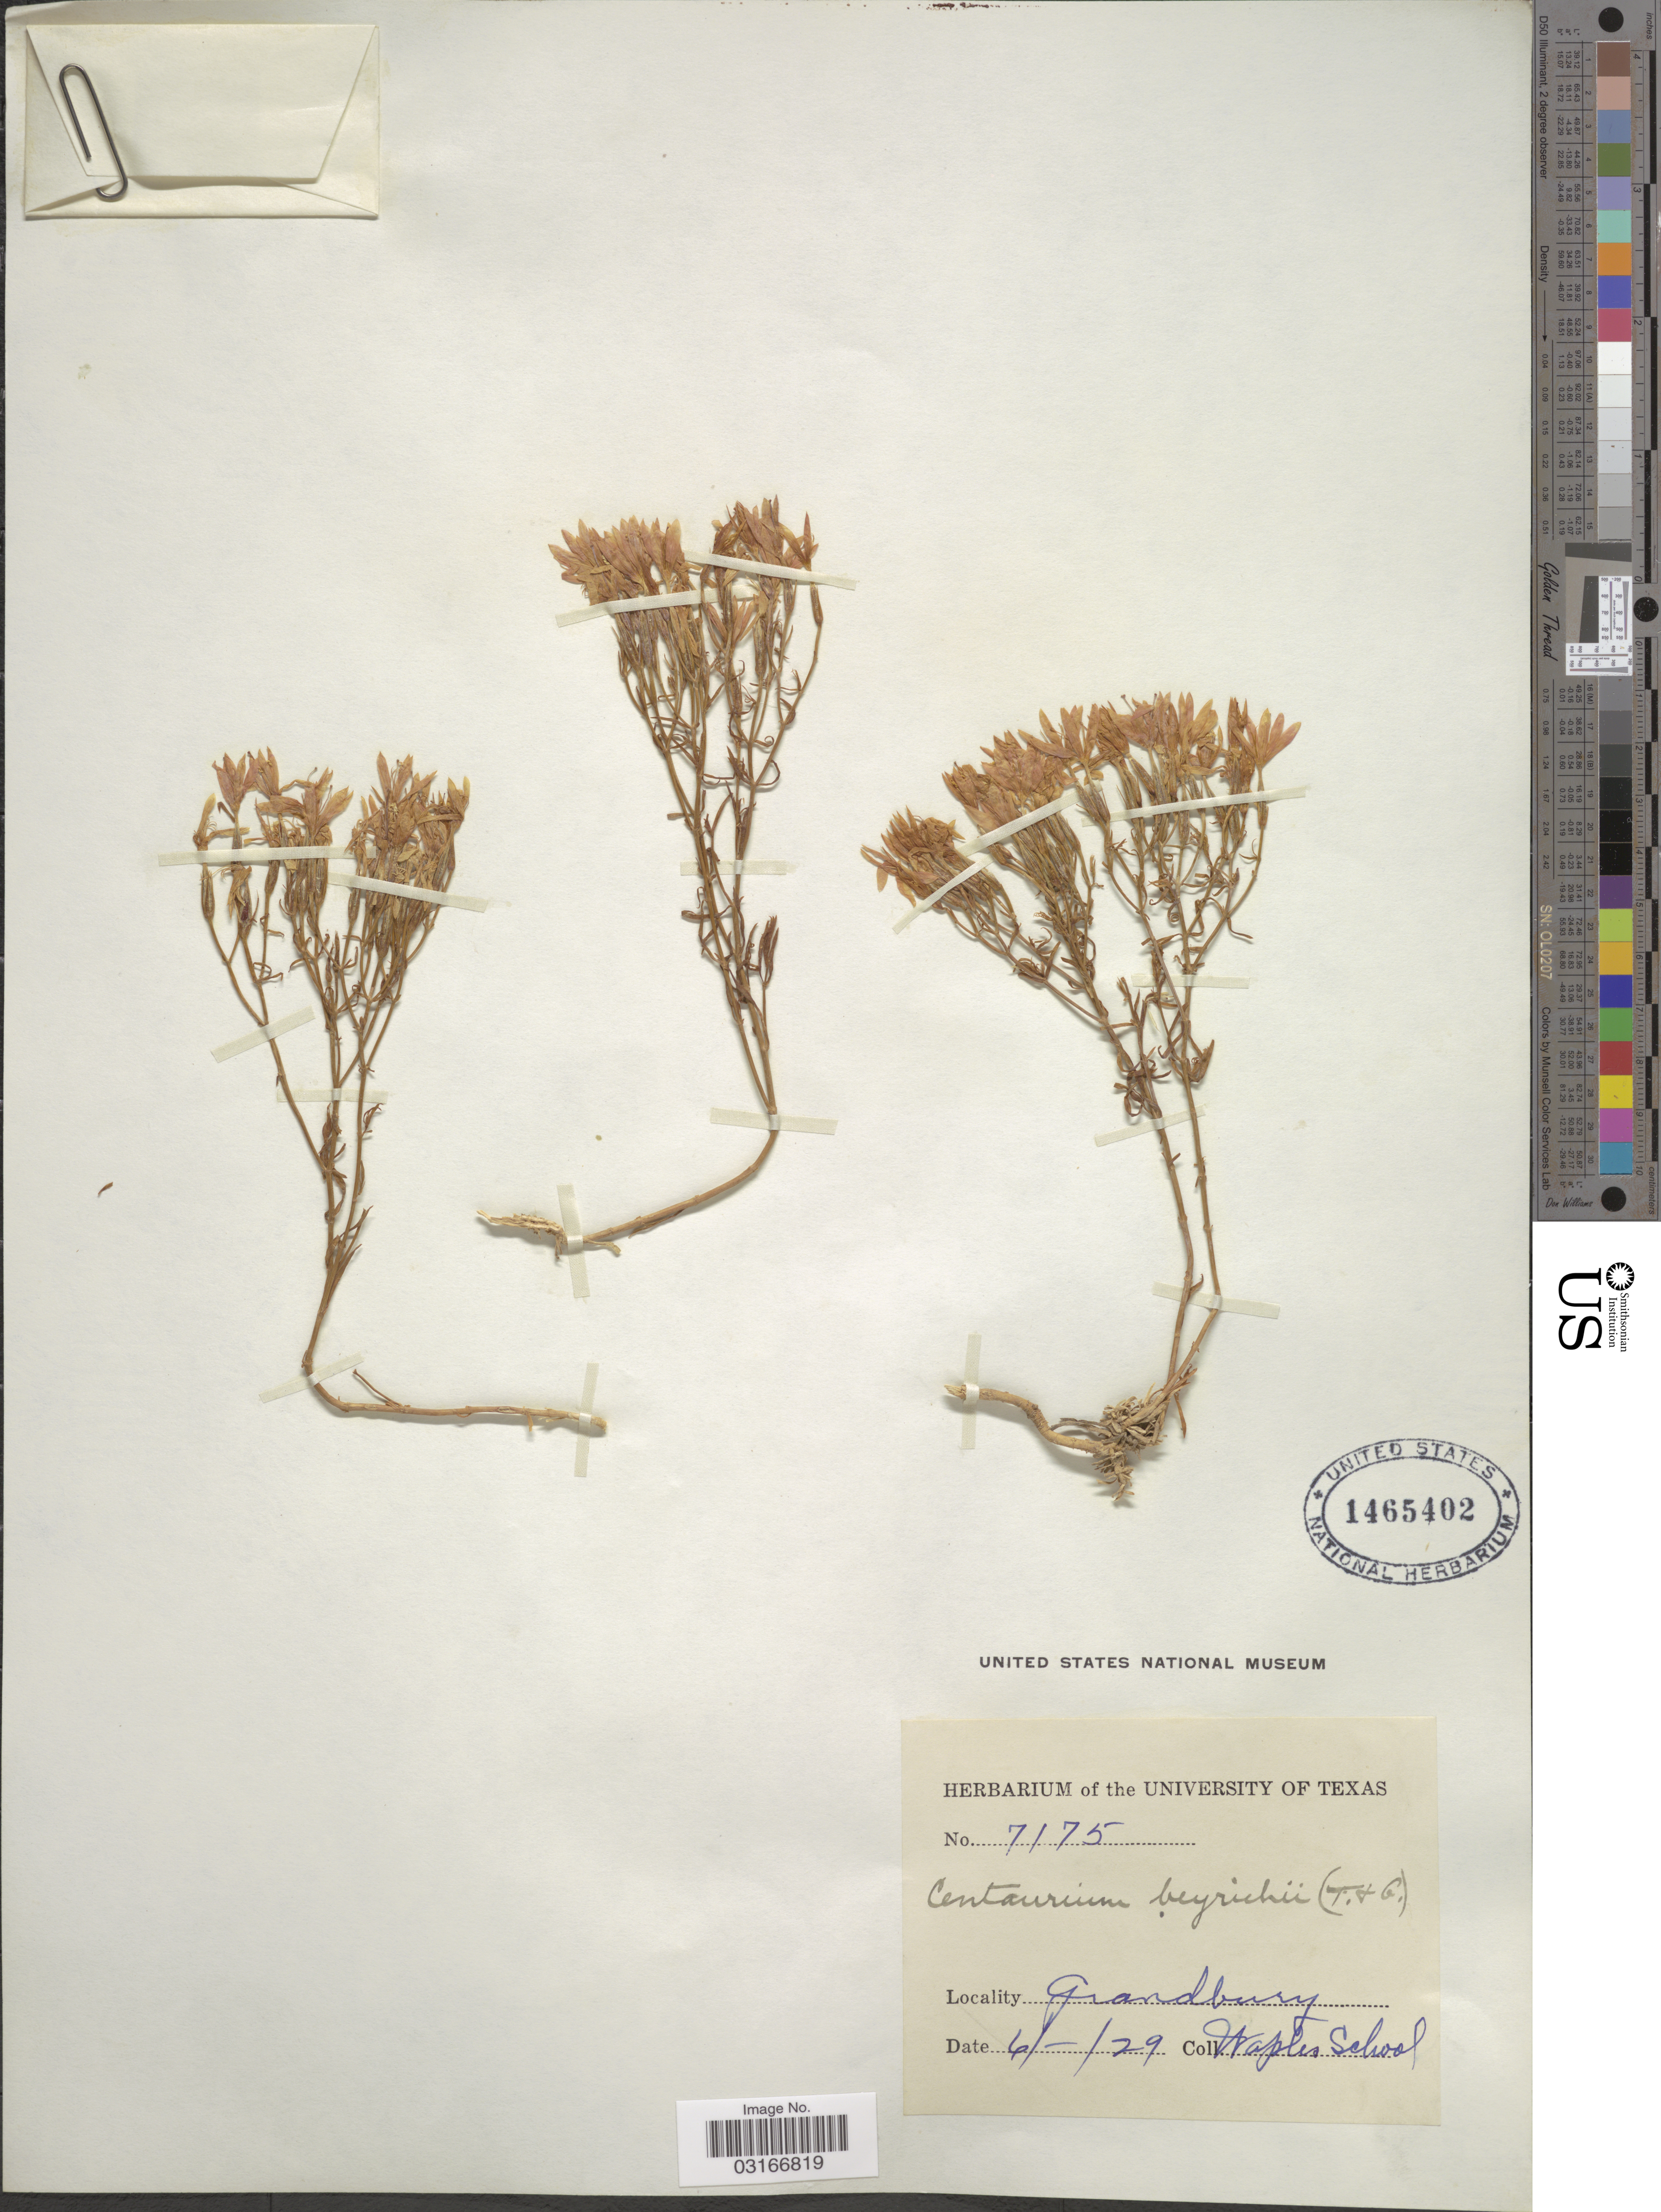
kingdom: Plantae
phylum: Tracheophyta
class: Magnoliopsida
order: Gentianales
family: Gentianaceae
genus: Centaurium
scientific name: Centaurium beyrichii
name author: (Torr.) B.L. Rob.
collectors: Waples School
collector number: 7175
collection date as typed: Transcribed d/m/y: /6/29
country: United States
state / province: Texas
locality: Grandbury.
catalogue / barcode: US 1465402